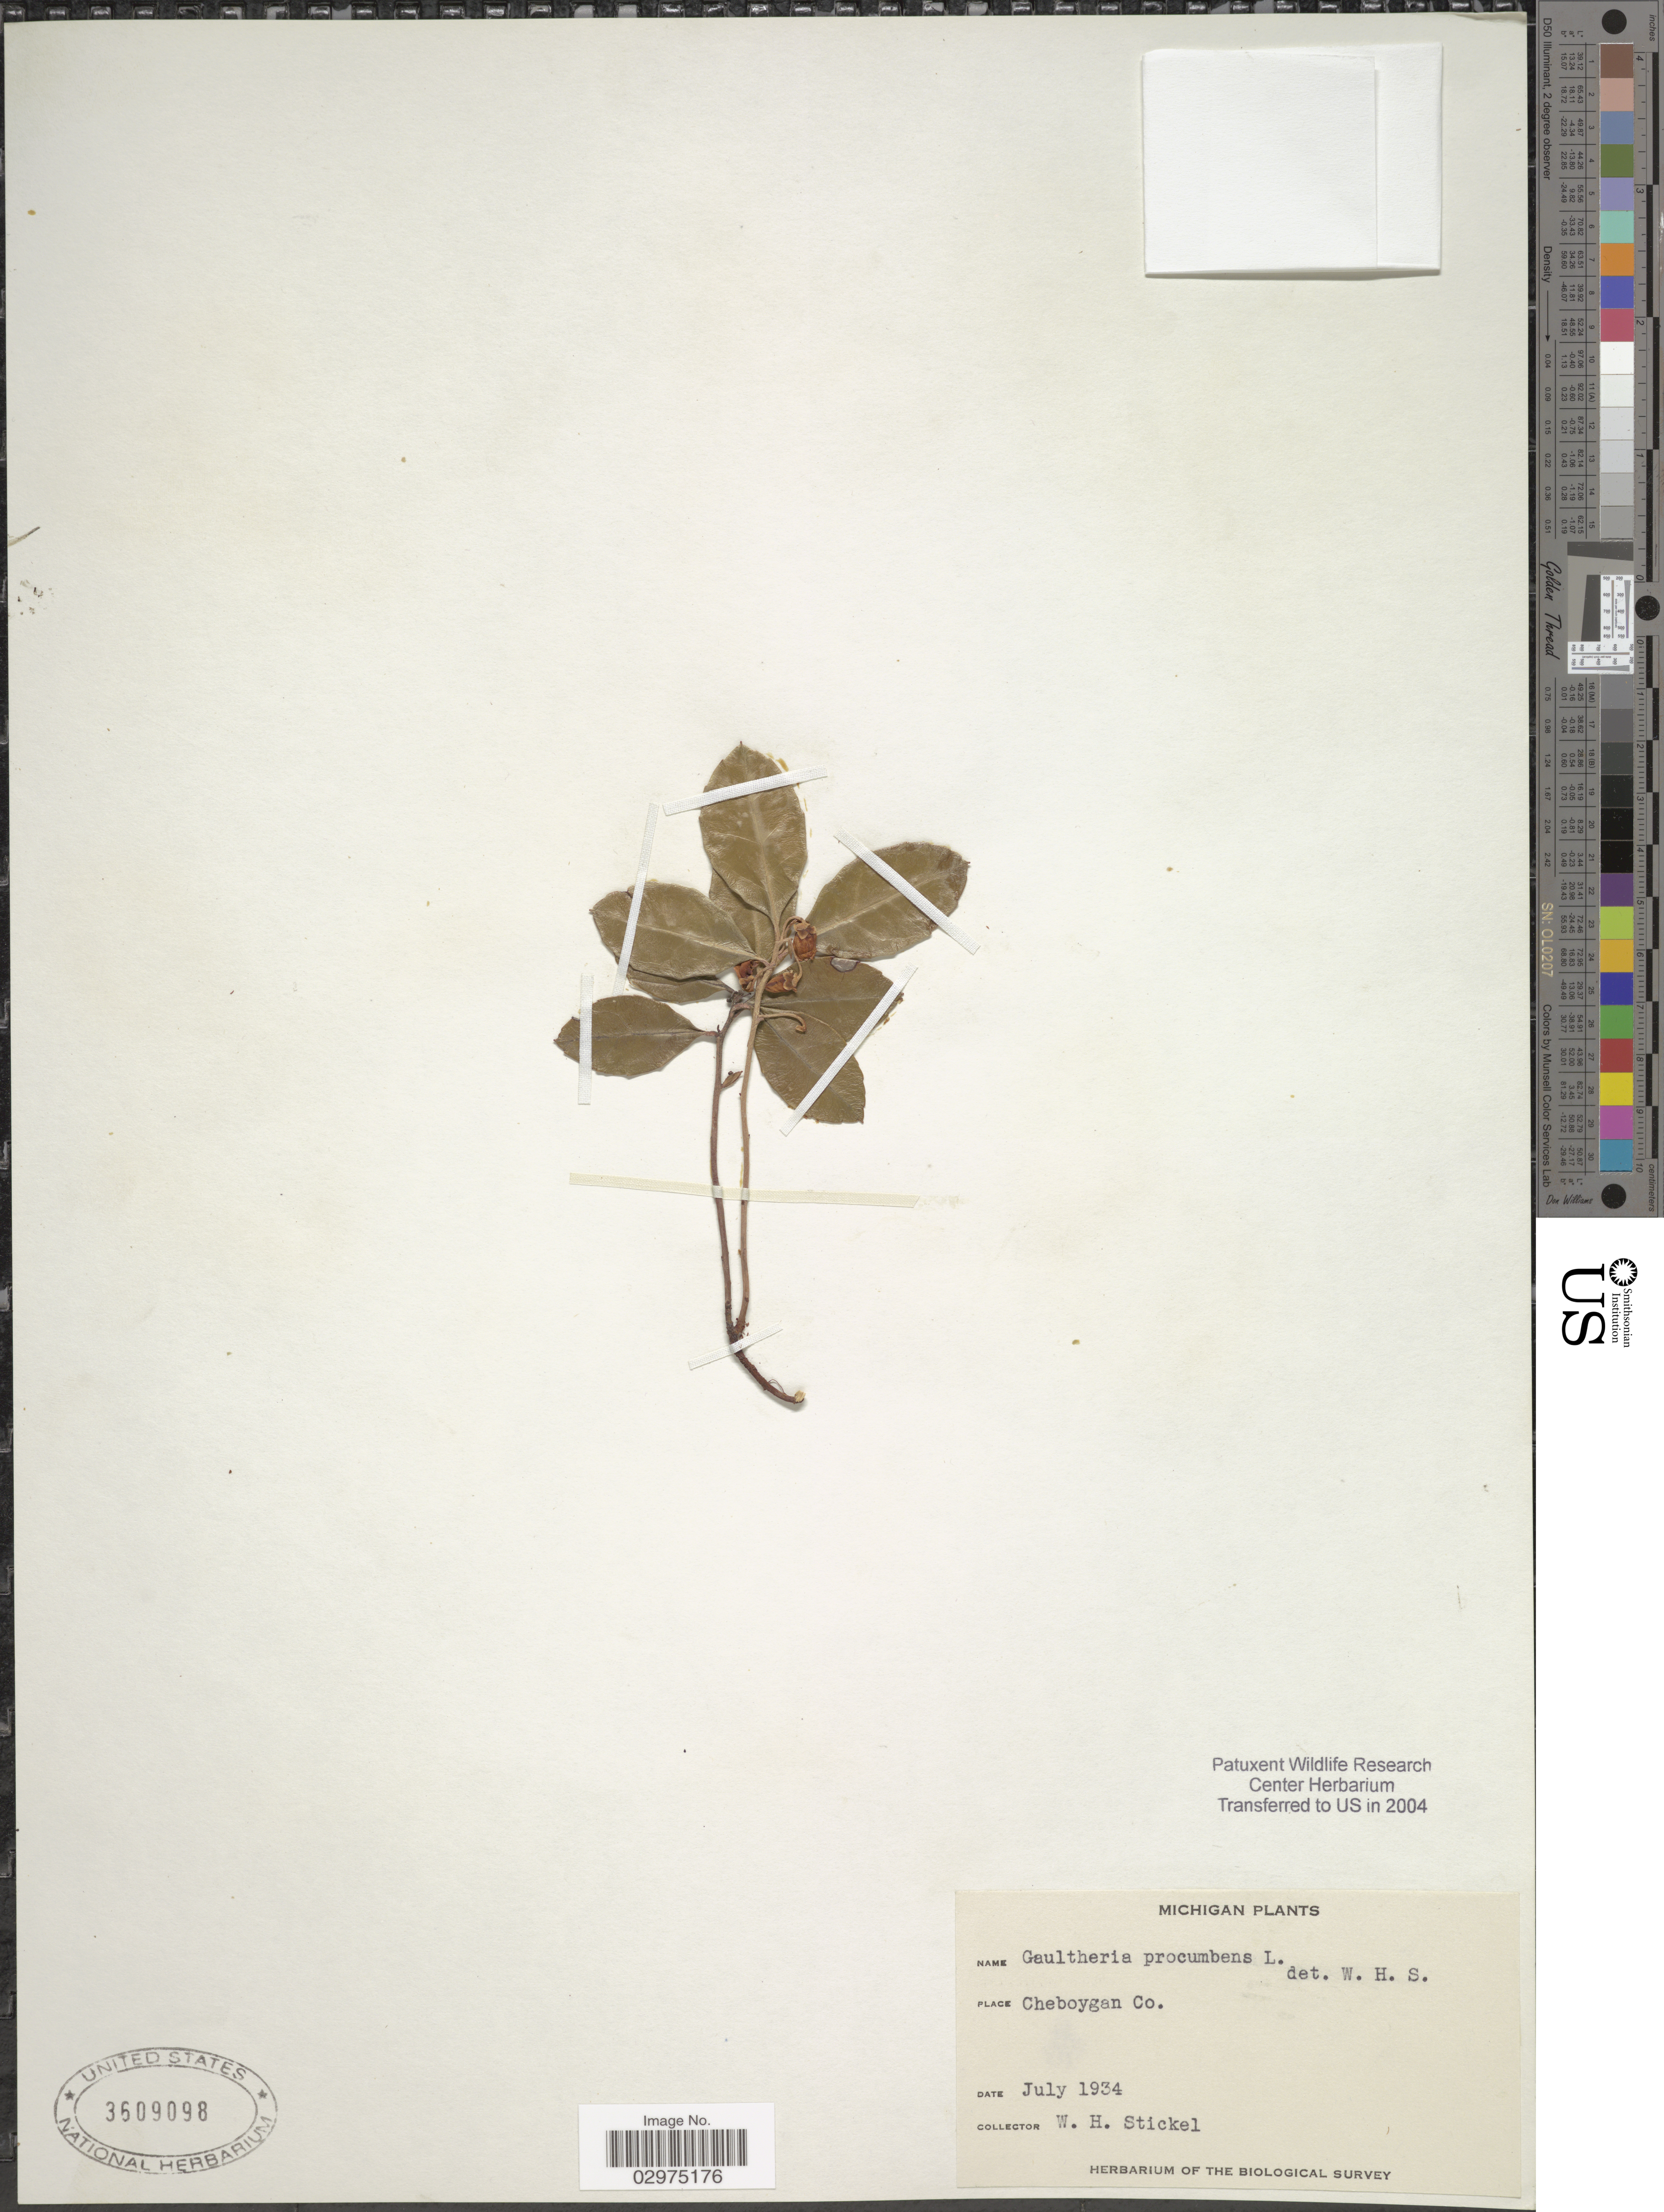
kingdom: Plantae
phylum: Tracheophyta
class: Magnoliopsida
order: Ericales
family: Ericaceae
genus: Gaultheria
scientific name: Gaultheria procumbens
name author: L.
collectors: W. Stickel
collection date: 1934-07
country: United States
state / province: Michigan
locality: Cheboygan Co.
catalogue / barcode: US 3609098